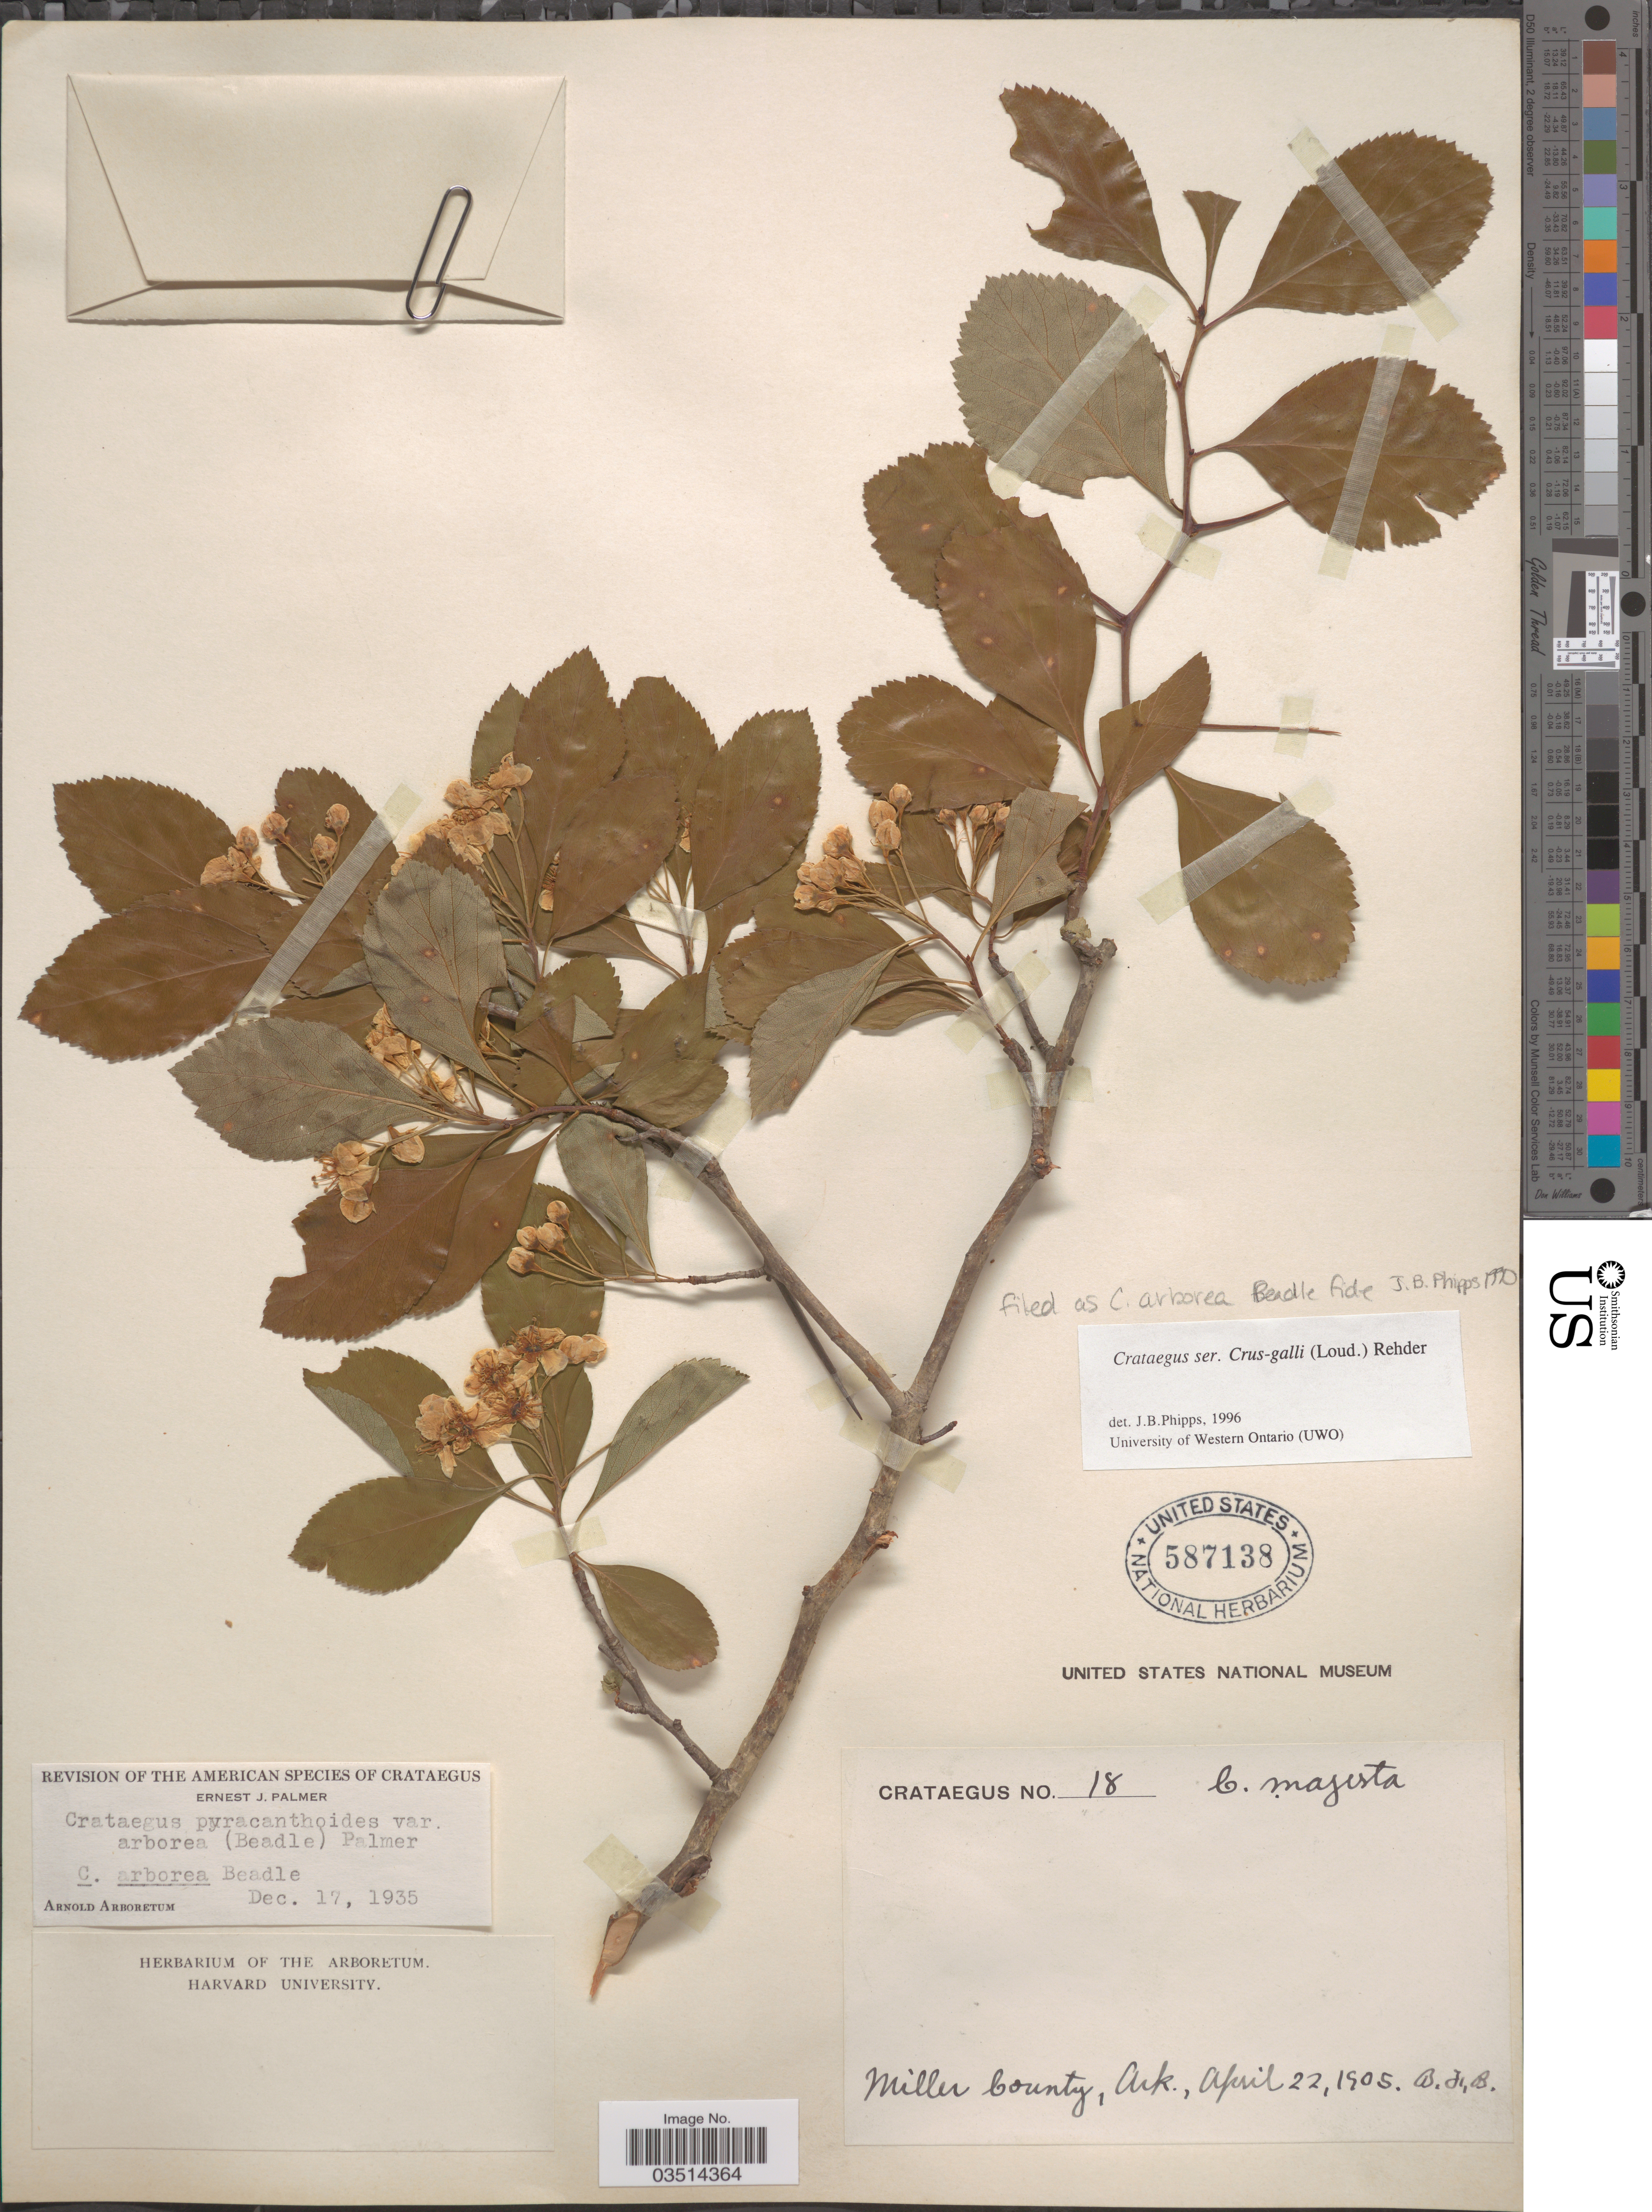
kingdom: Plantae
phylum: Tracheophyta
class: Magnoliopsida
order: Rosales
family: Rosaceae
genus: Crataegus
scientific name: Crataegus crus-galli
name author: L.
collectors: B. F. B.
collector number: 18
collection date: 1905-04-22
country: United States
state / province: Arkansas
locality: Miller County.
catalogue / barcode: US 587138